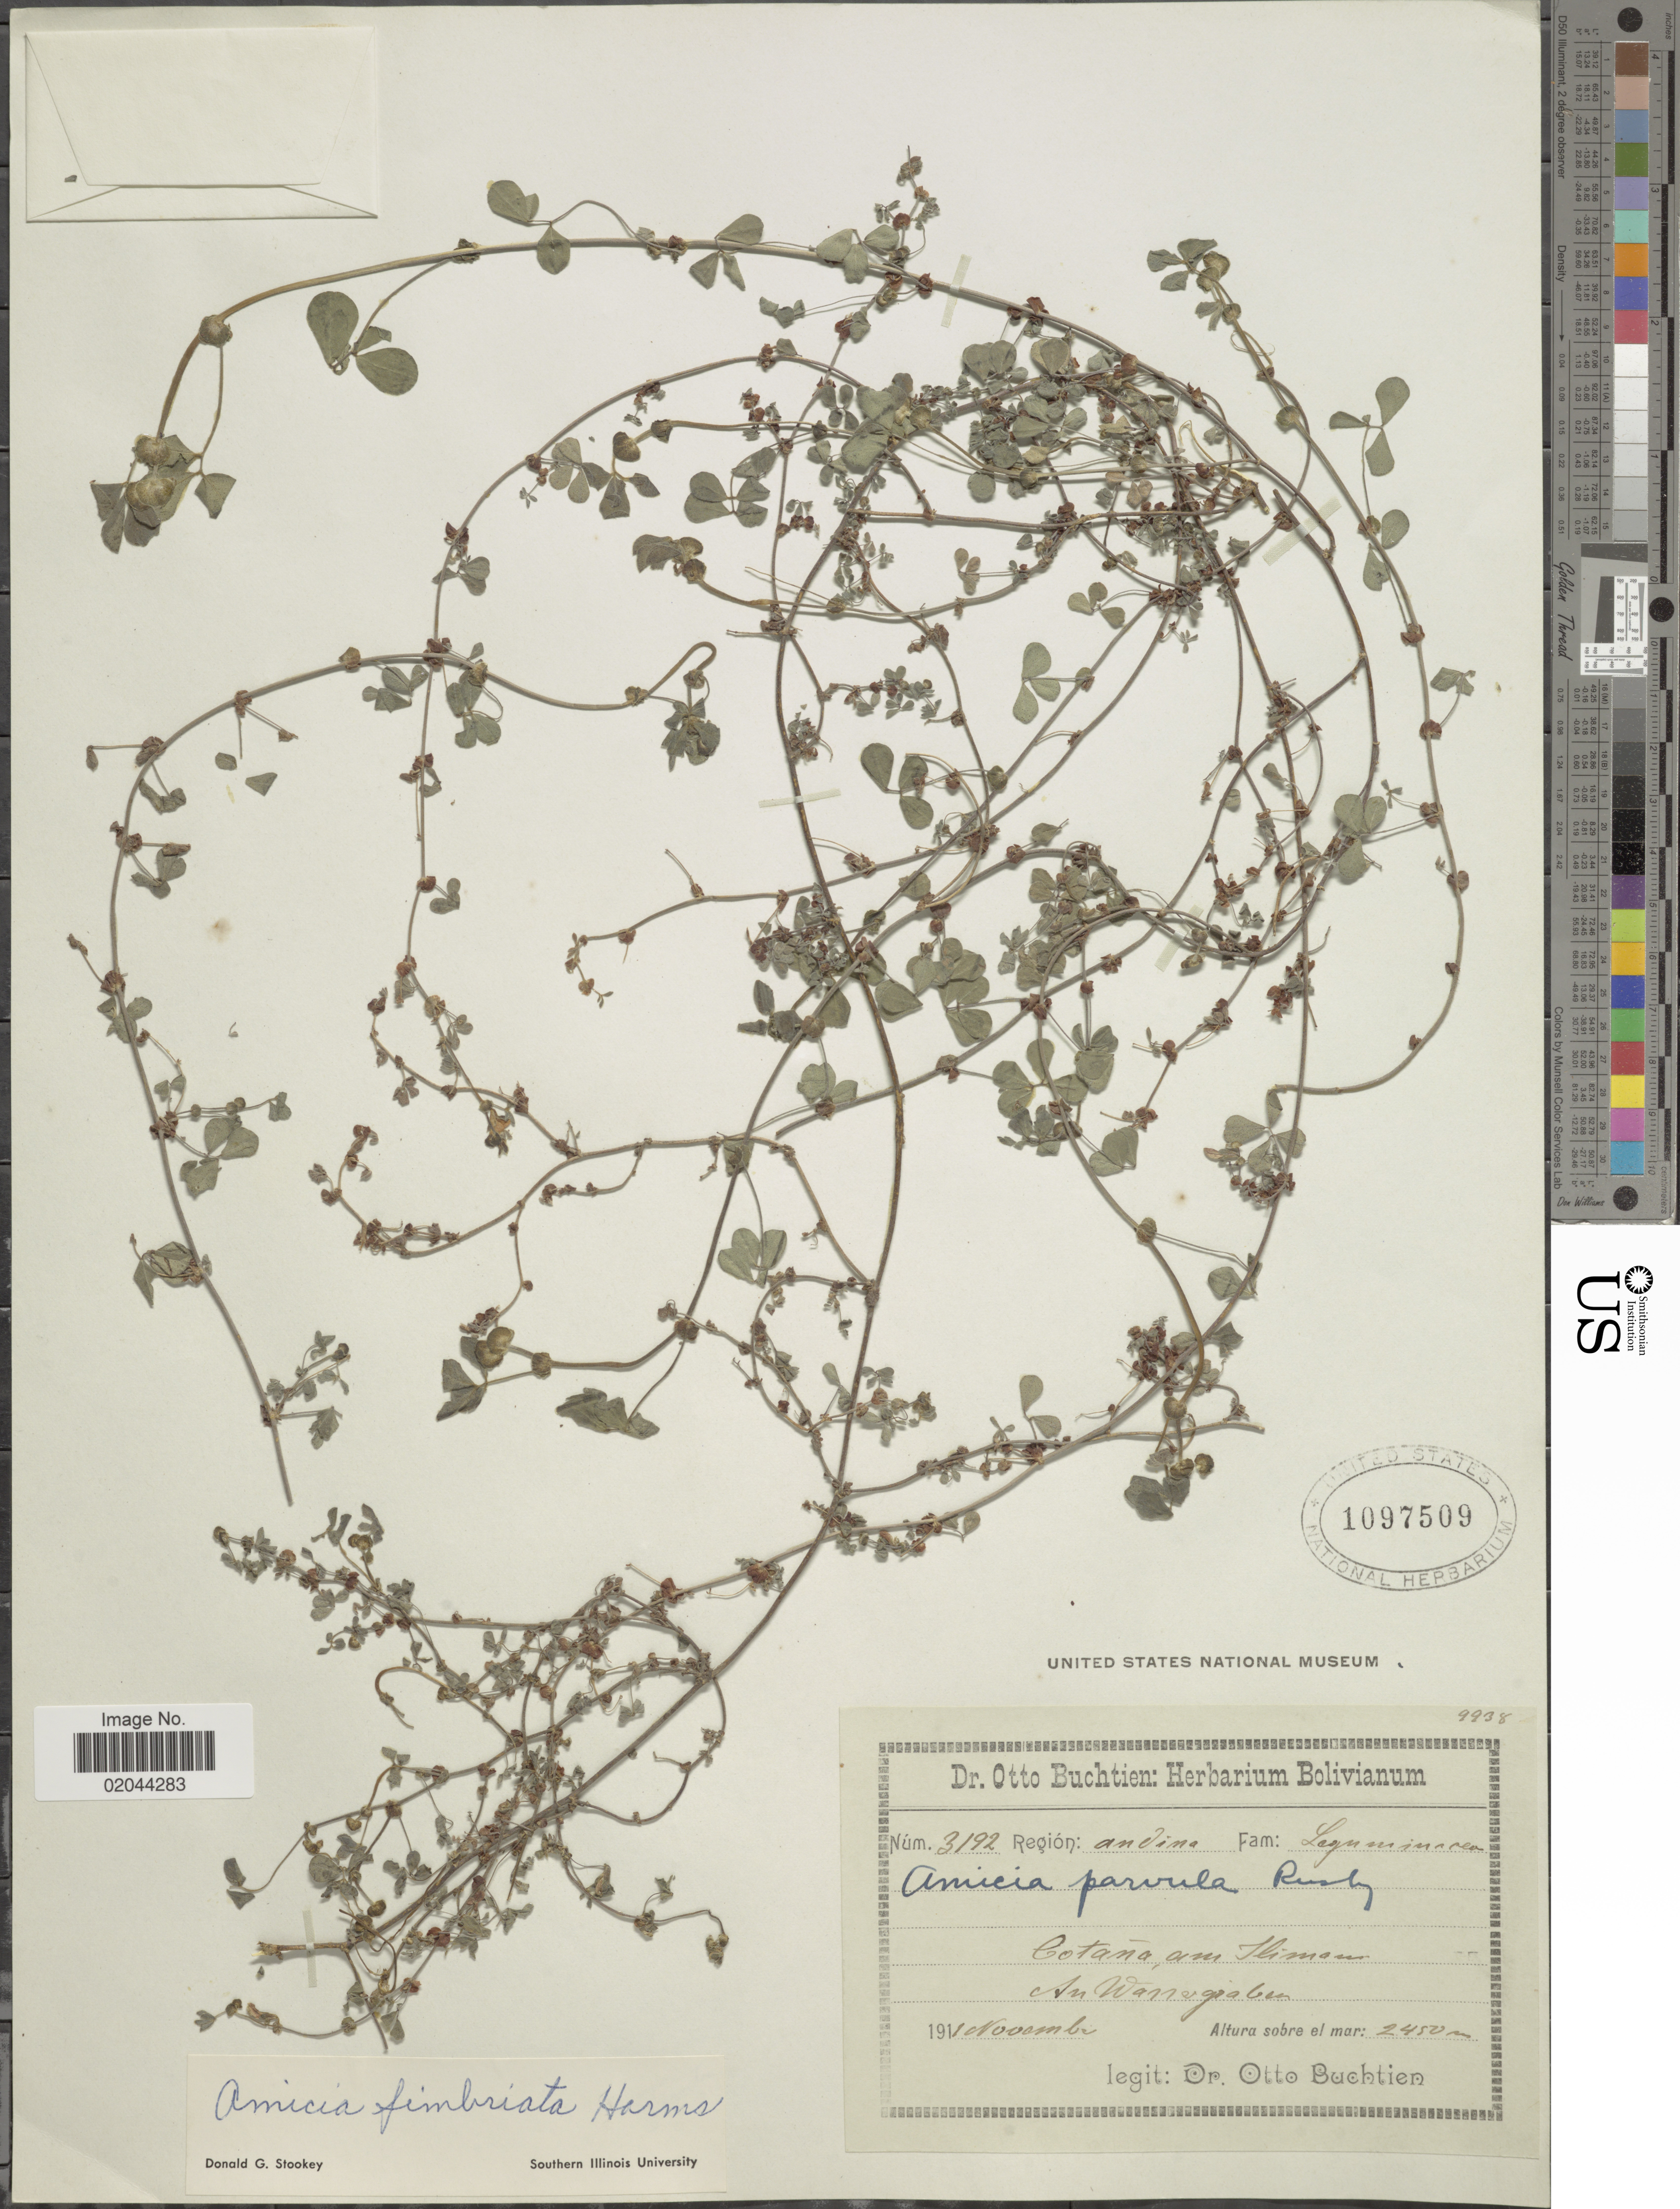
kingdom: Plantae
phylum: Tracheophyta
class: Magnoliopsida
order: Fabales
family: Fabaceae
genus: Amicia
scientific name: Amicia fimbriata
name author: Harms in Kuntze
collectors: O. Buchtien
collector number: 3192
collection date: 1911-11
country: Bolivia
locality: Región: Andina, Cotaña, am Illimani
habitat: Am Wassergraben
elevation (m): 2450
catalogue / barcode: US 1097509